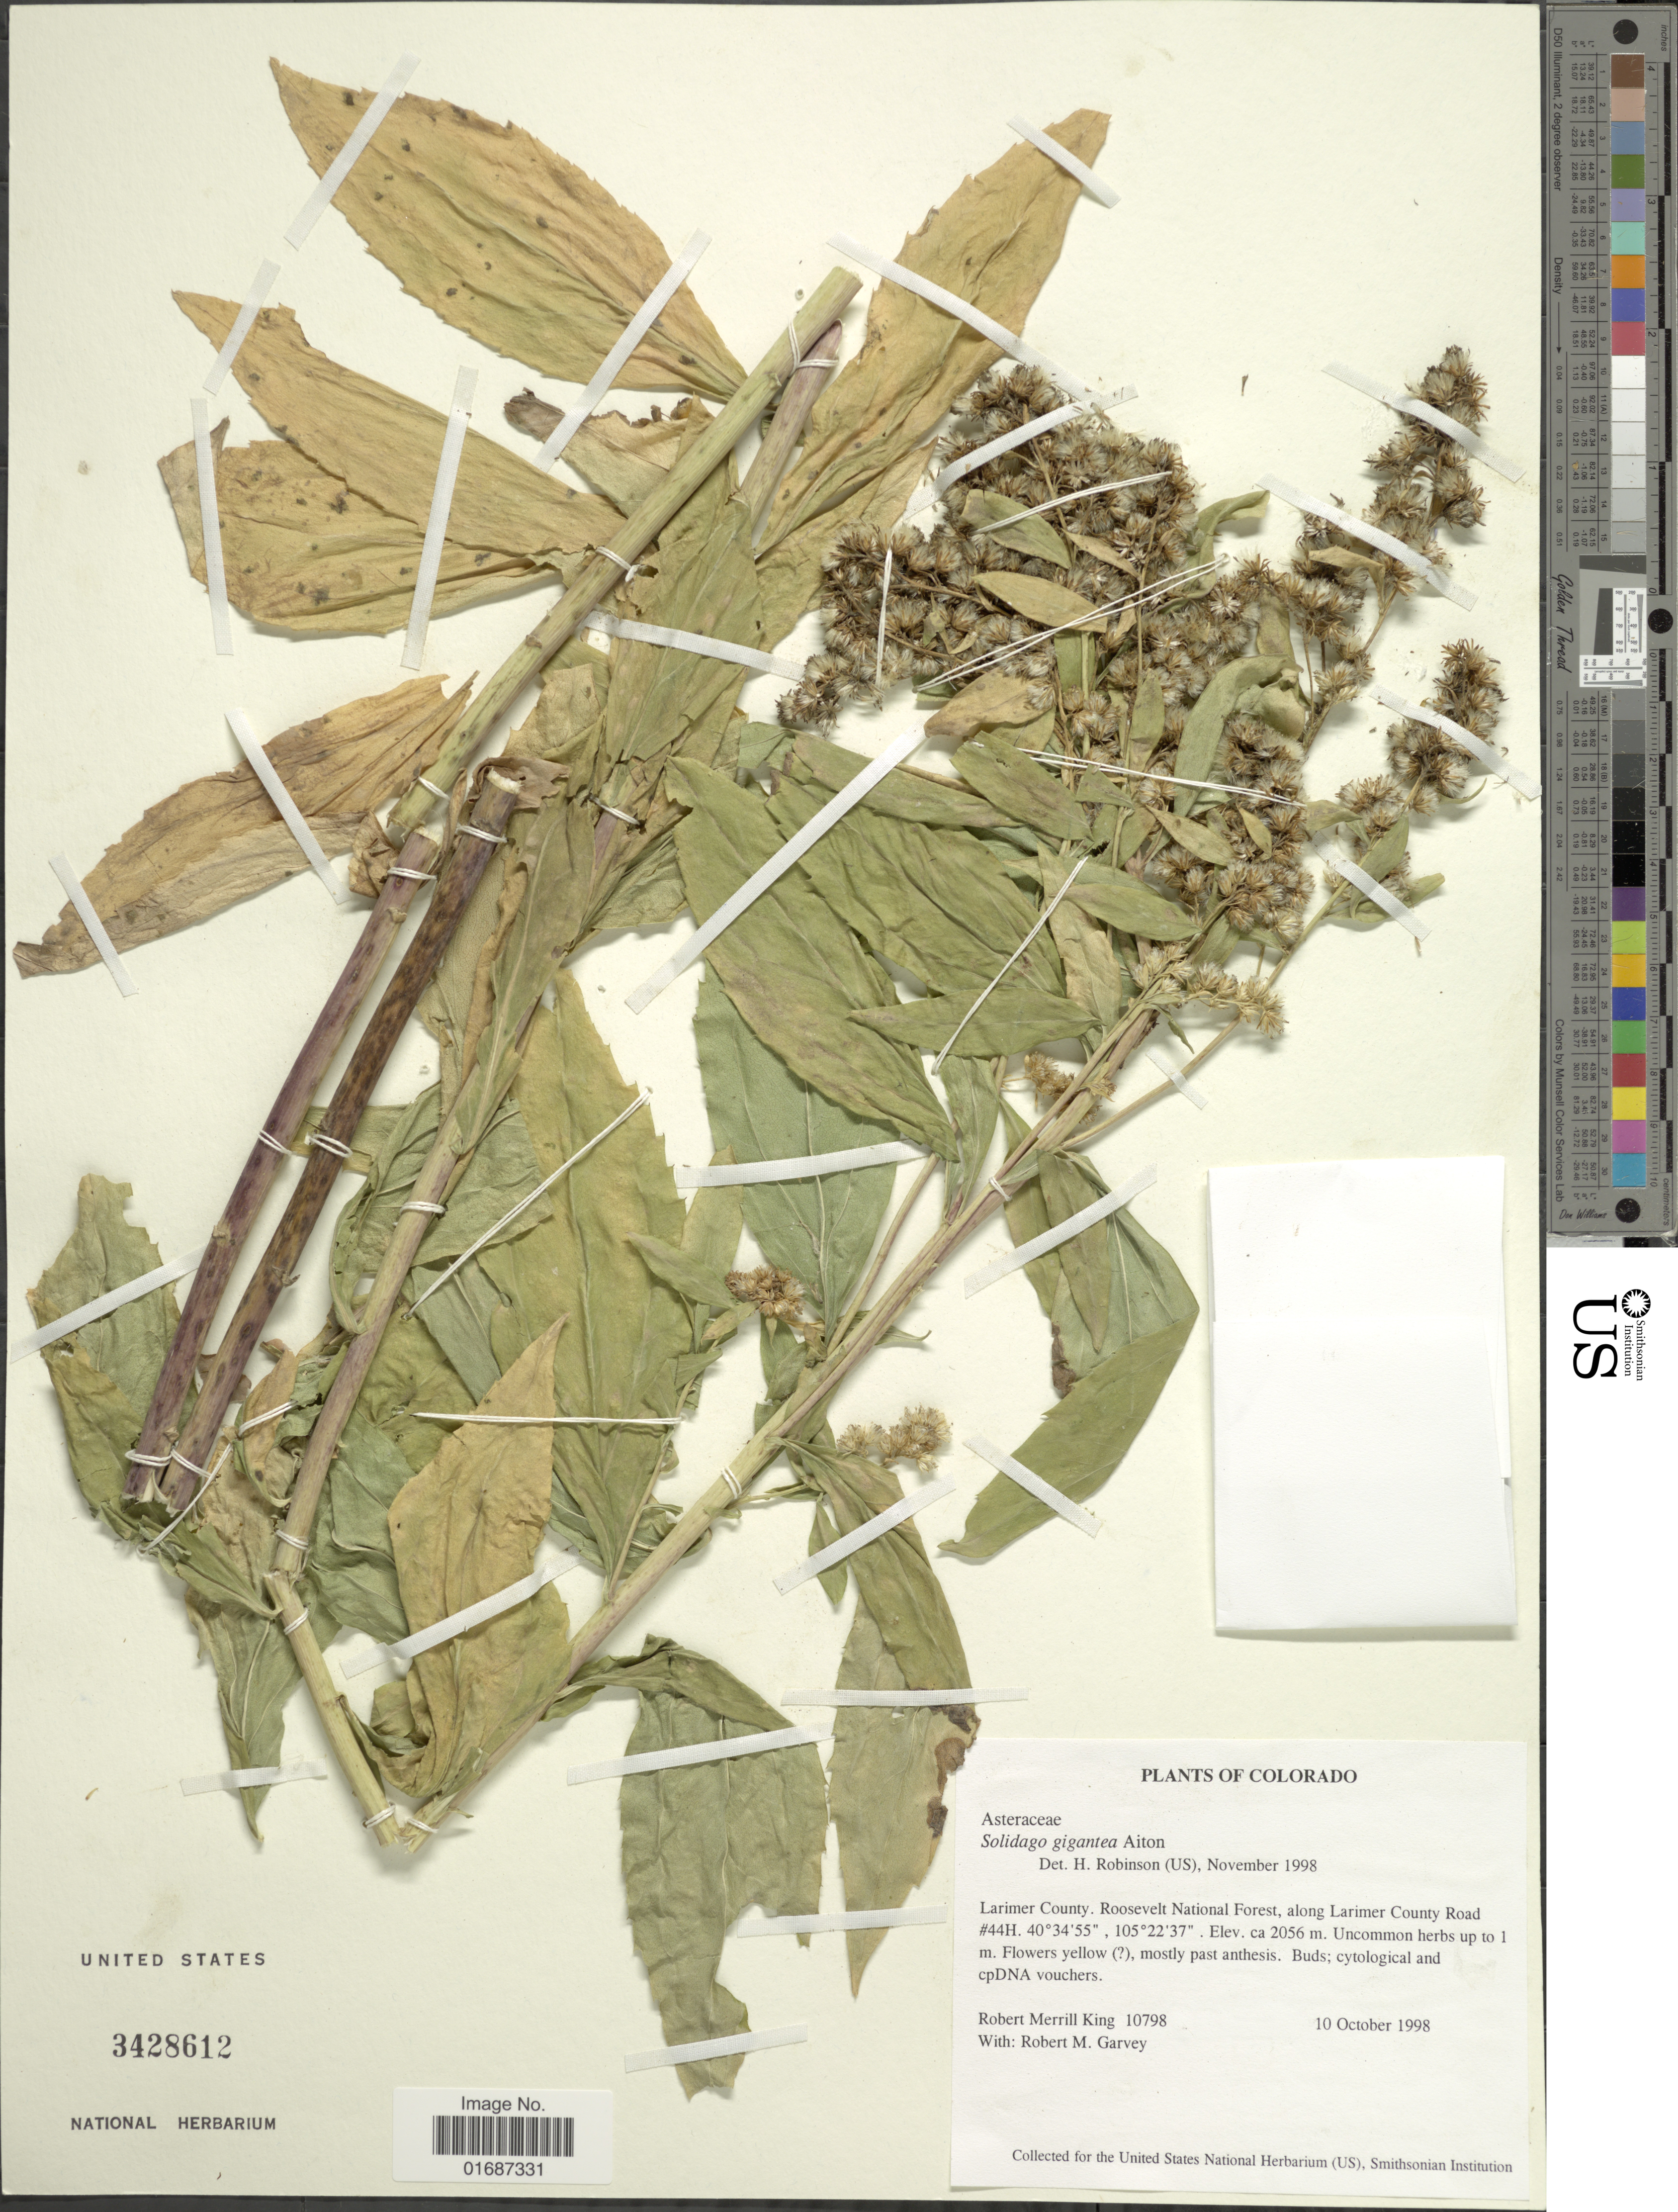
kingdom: Plantae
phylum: Tracheophyta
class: Magnoliopsida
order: Asterales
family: Asteraceae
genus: Solidago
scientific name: Solidago gigantea var. leiophylla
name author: Fernald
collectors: R. M. King & R. Garvey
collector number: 10798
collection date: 1998-10-10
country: United States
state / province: Colorado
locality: Larimer County. Roosevelt National Forest, along Larimer County Road #44H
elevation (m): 2056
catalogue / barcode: US 3428612